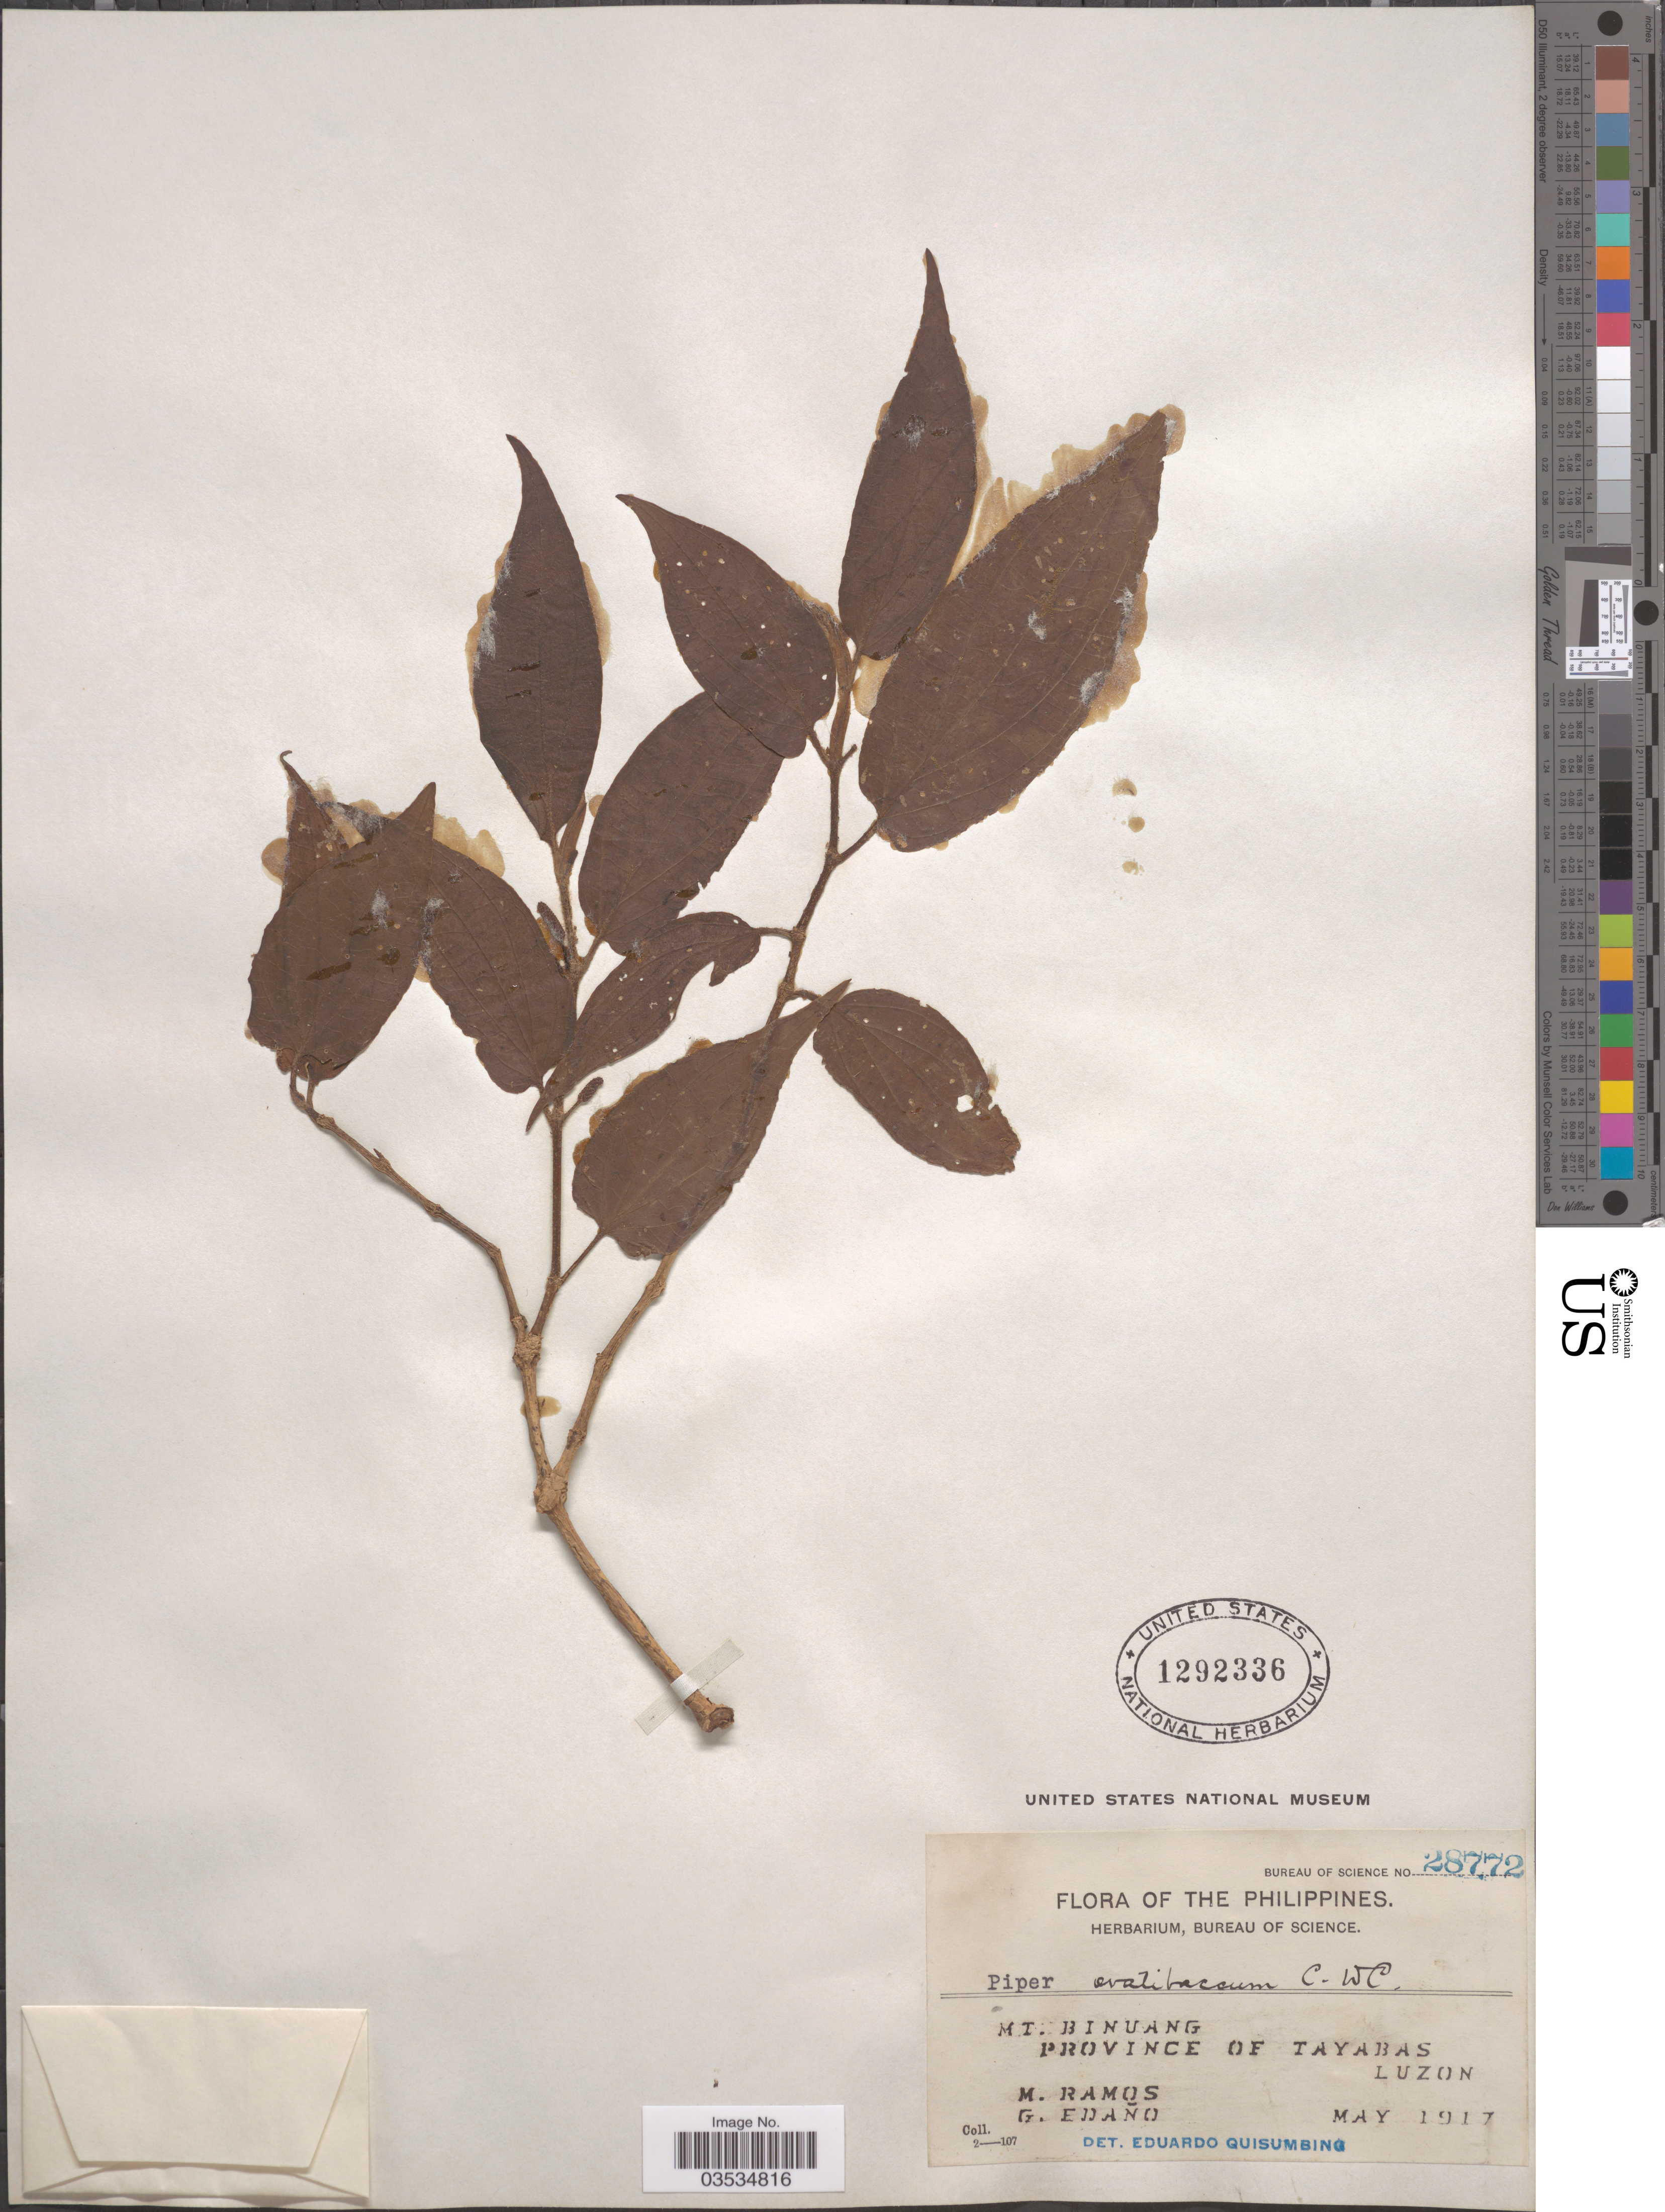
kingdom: Plantae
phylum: Tracheophyta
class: Magnoliopsida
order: Piperales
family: Piperaceae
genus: Piper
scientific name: Piper ovatibaccum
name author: C. DC. in Elmer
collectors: M. Ramos & G. Edaño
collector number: Bureau of Science 28772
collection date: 1917-05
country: Philippines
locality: Mt. Binuang. Province of Tayabas. Luzon.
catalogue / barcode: US 1292336